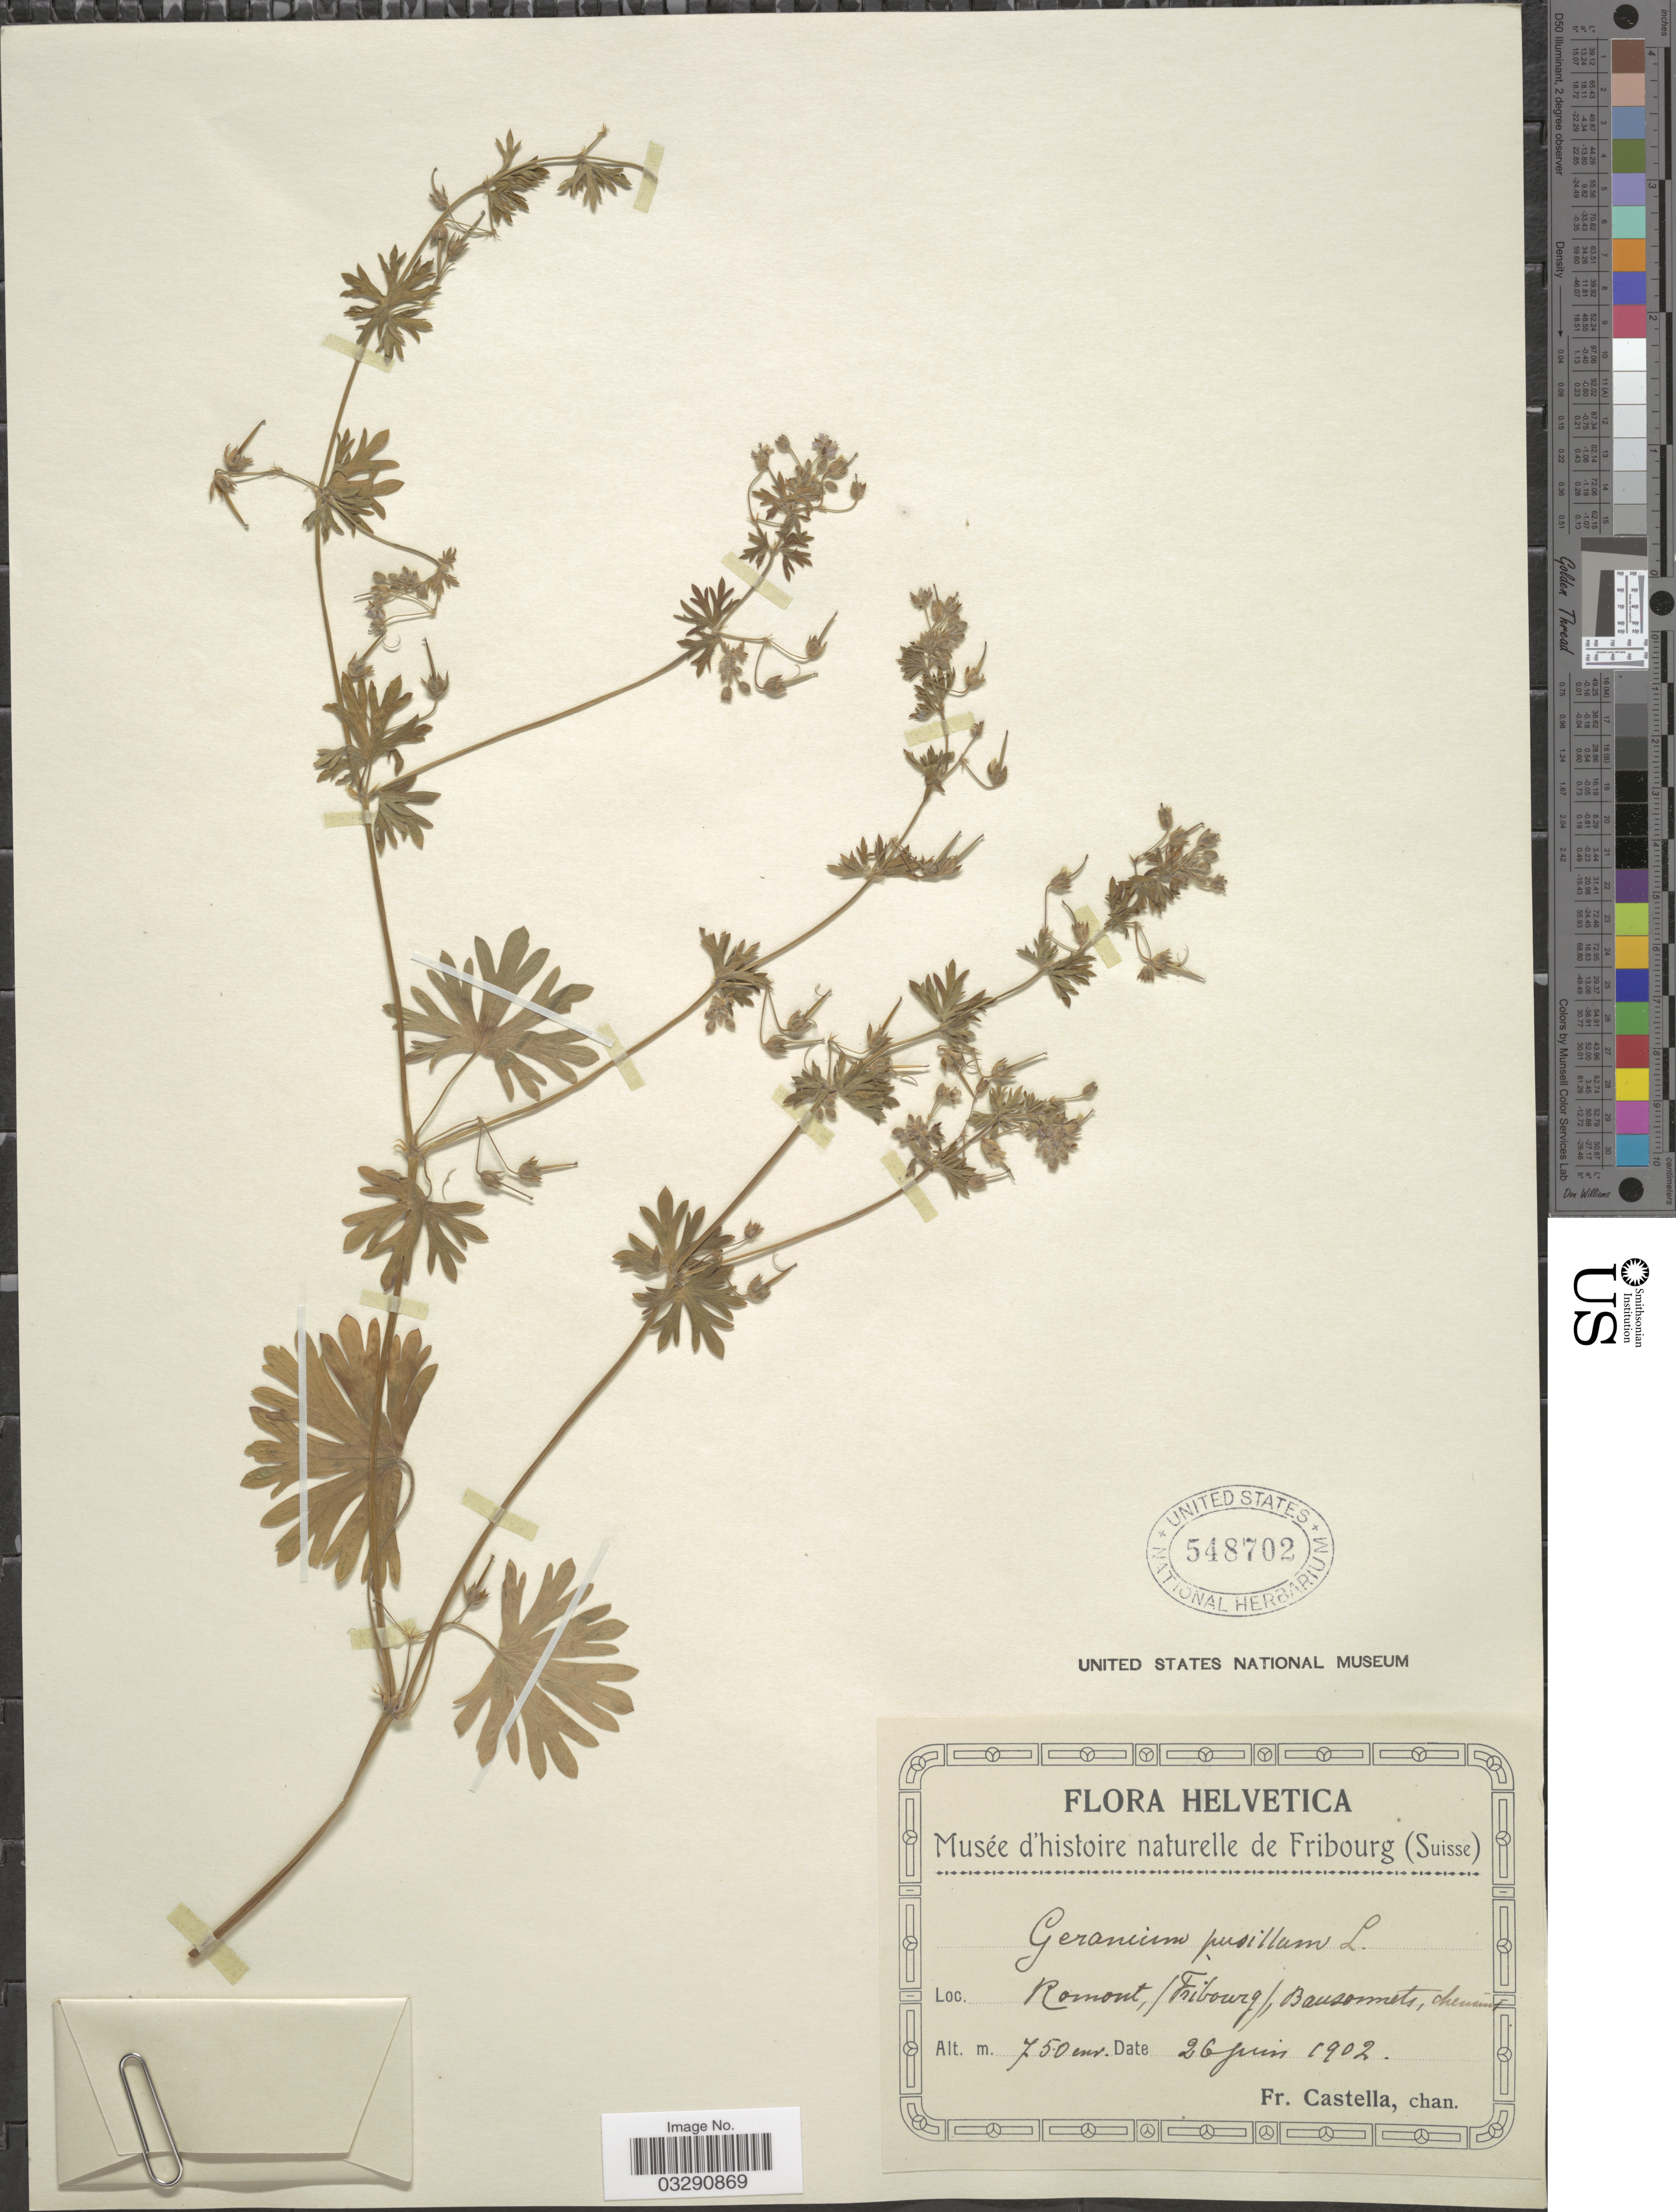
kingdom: Plantae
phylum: Tracheophyta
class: Magnoliopsida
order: Geraniales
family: Geraniaceae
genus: Geranium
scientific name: Geranium pusillum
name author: L.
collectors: Fr. Castella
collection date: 1902-06-26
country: Switzerland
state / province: Fribourg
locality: Helvetica, Romont, Bausonnets.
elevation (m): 750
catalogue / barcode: US 548702